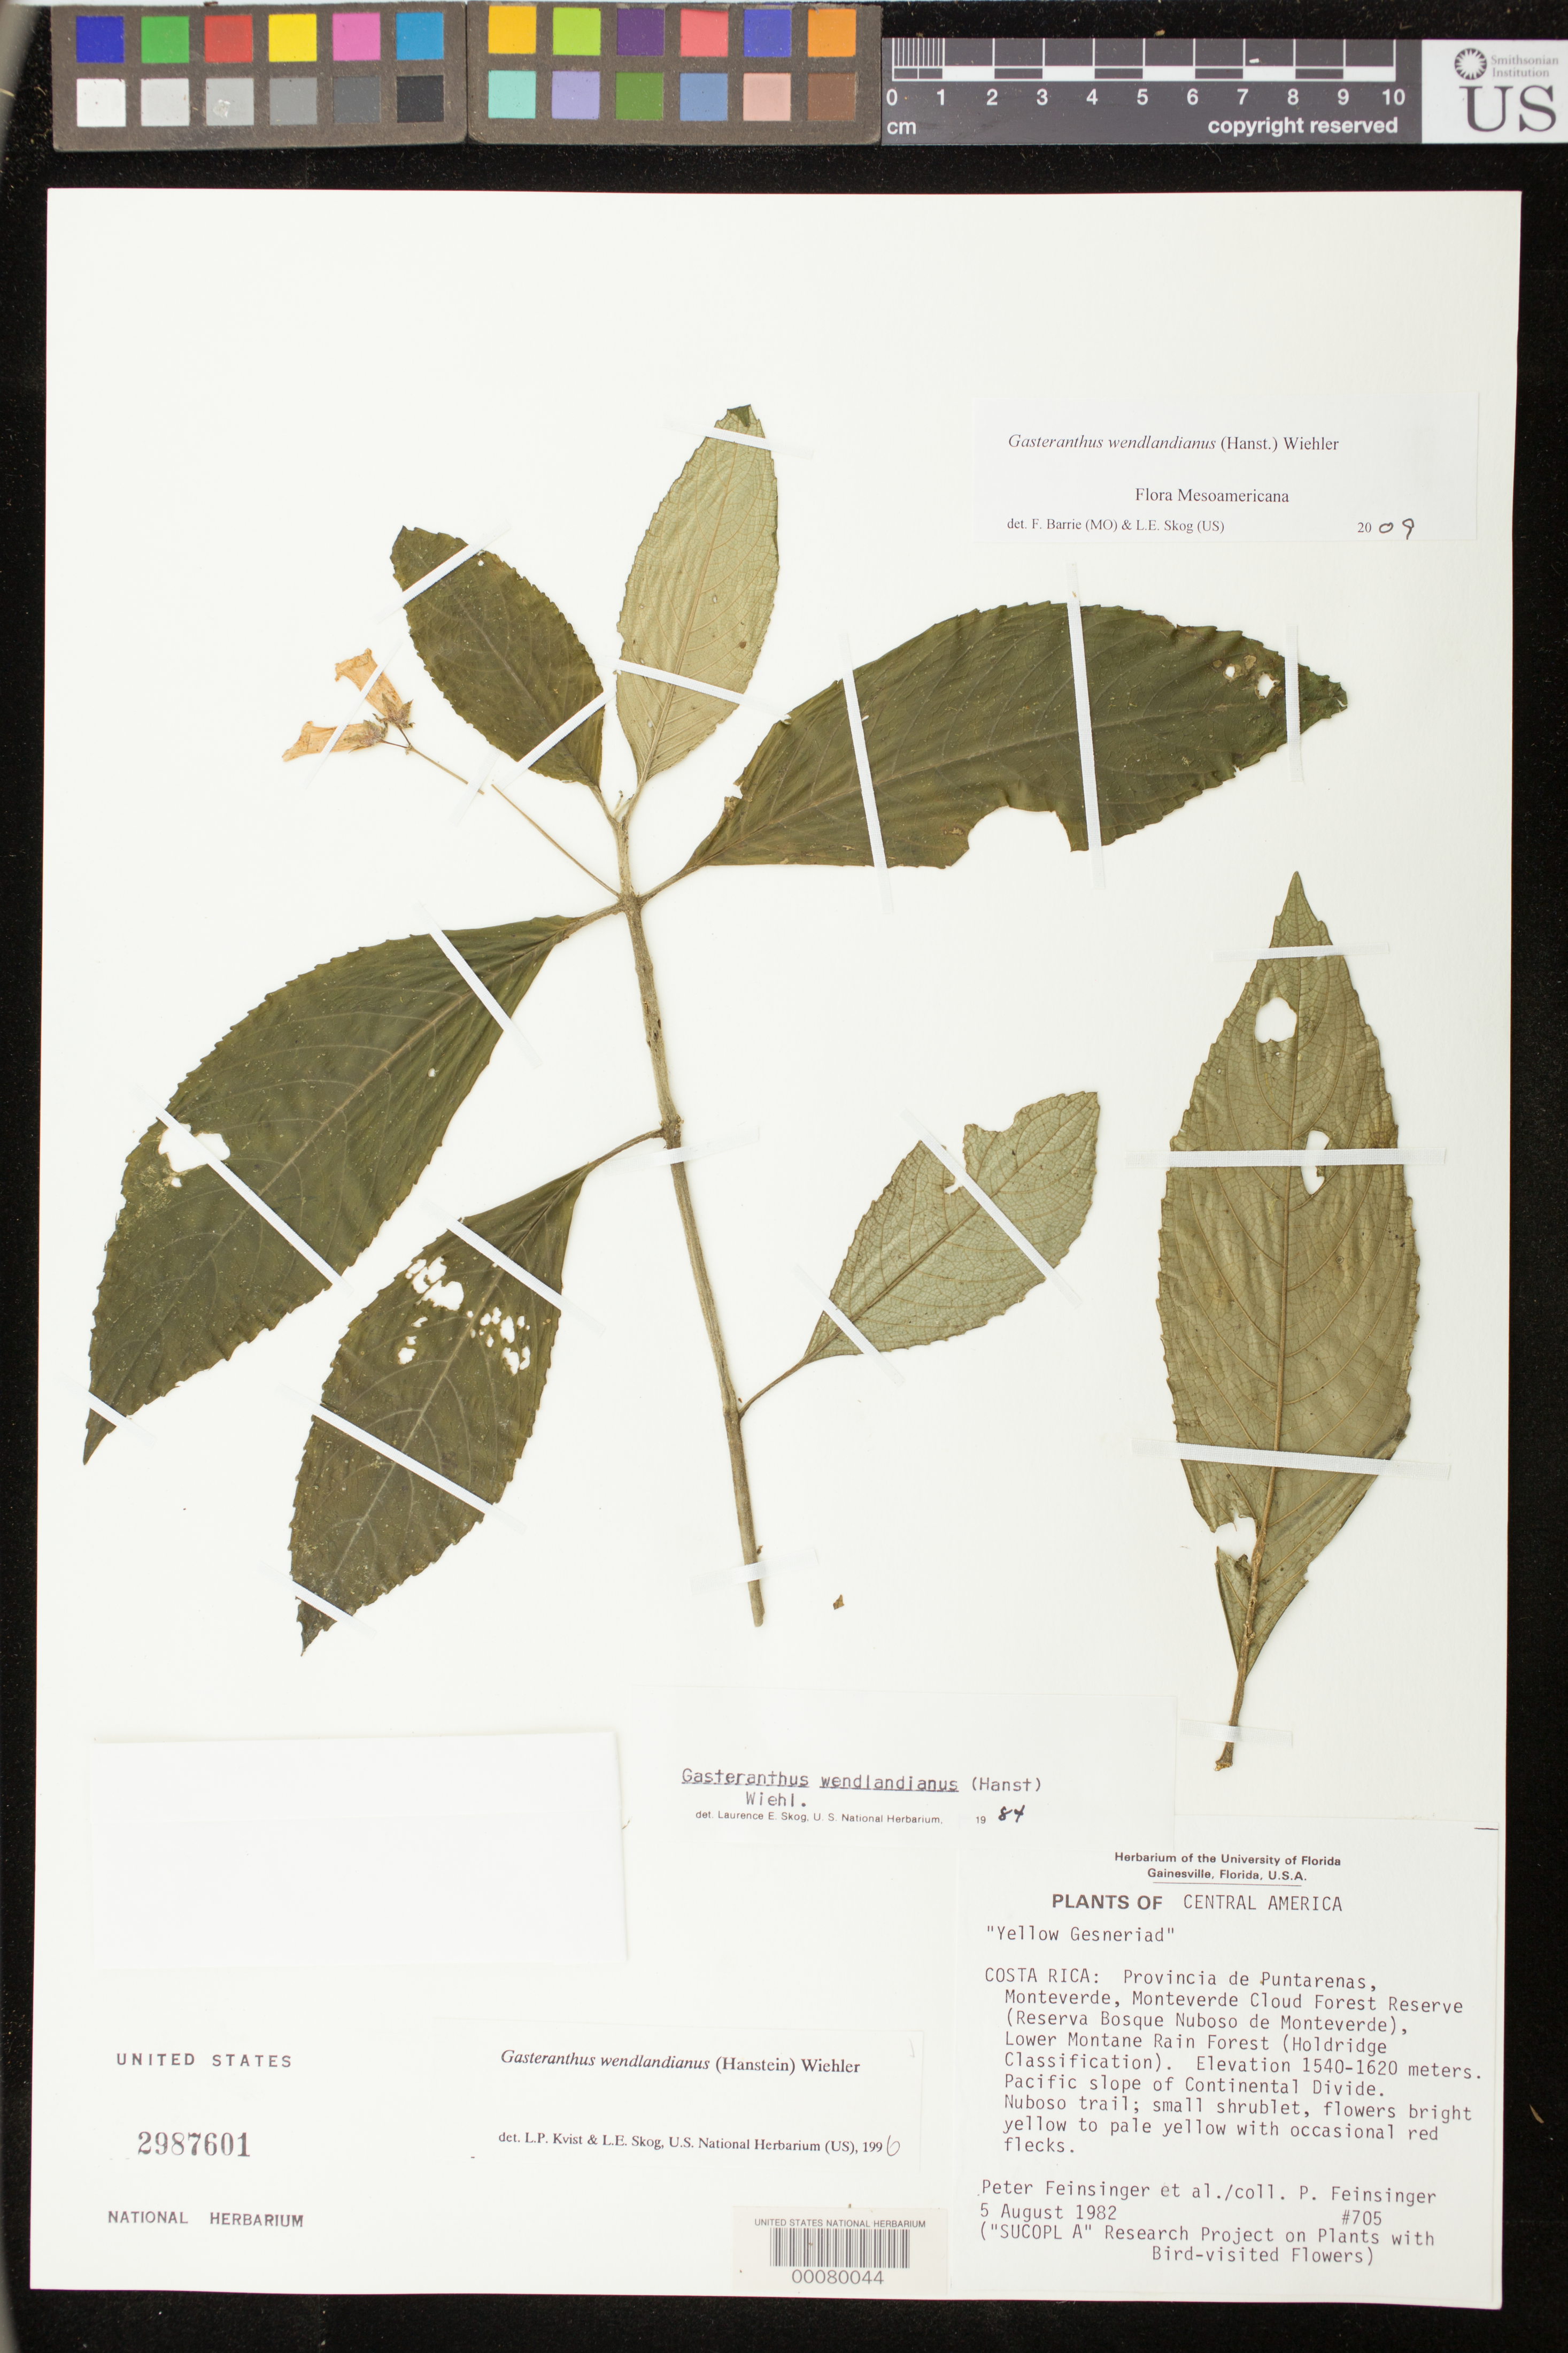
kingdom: Plantae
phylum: Tracheophyta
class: Magnoliopsida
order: Lamiales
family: Gesneriaceae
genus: Gasteranthus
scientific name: Gasteranthus wendlandianus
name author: (Hanst.) Wiehler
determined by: Skog, Laurence E.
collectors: P. Feinsinger & W. Pounds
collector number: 705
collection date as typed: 05 Aug 1982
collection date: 1982-08-05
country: Costa Rica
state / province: Puntarenas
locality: Monteverde, Monteverde Cloud Forest Reserve (Reserva Bosque Nuboso de Monteverde), Pacific slope of Continental Divide, Nuboso trail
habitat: Lower montane rain forest (Holdridge classification)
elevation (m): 1540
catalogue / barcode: US 2987601